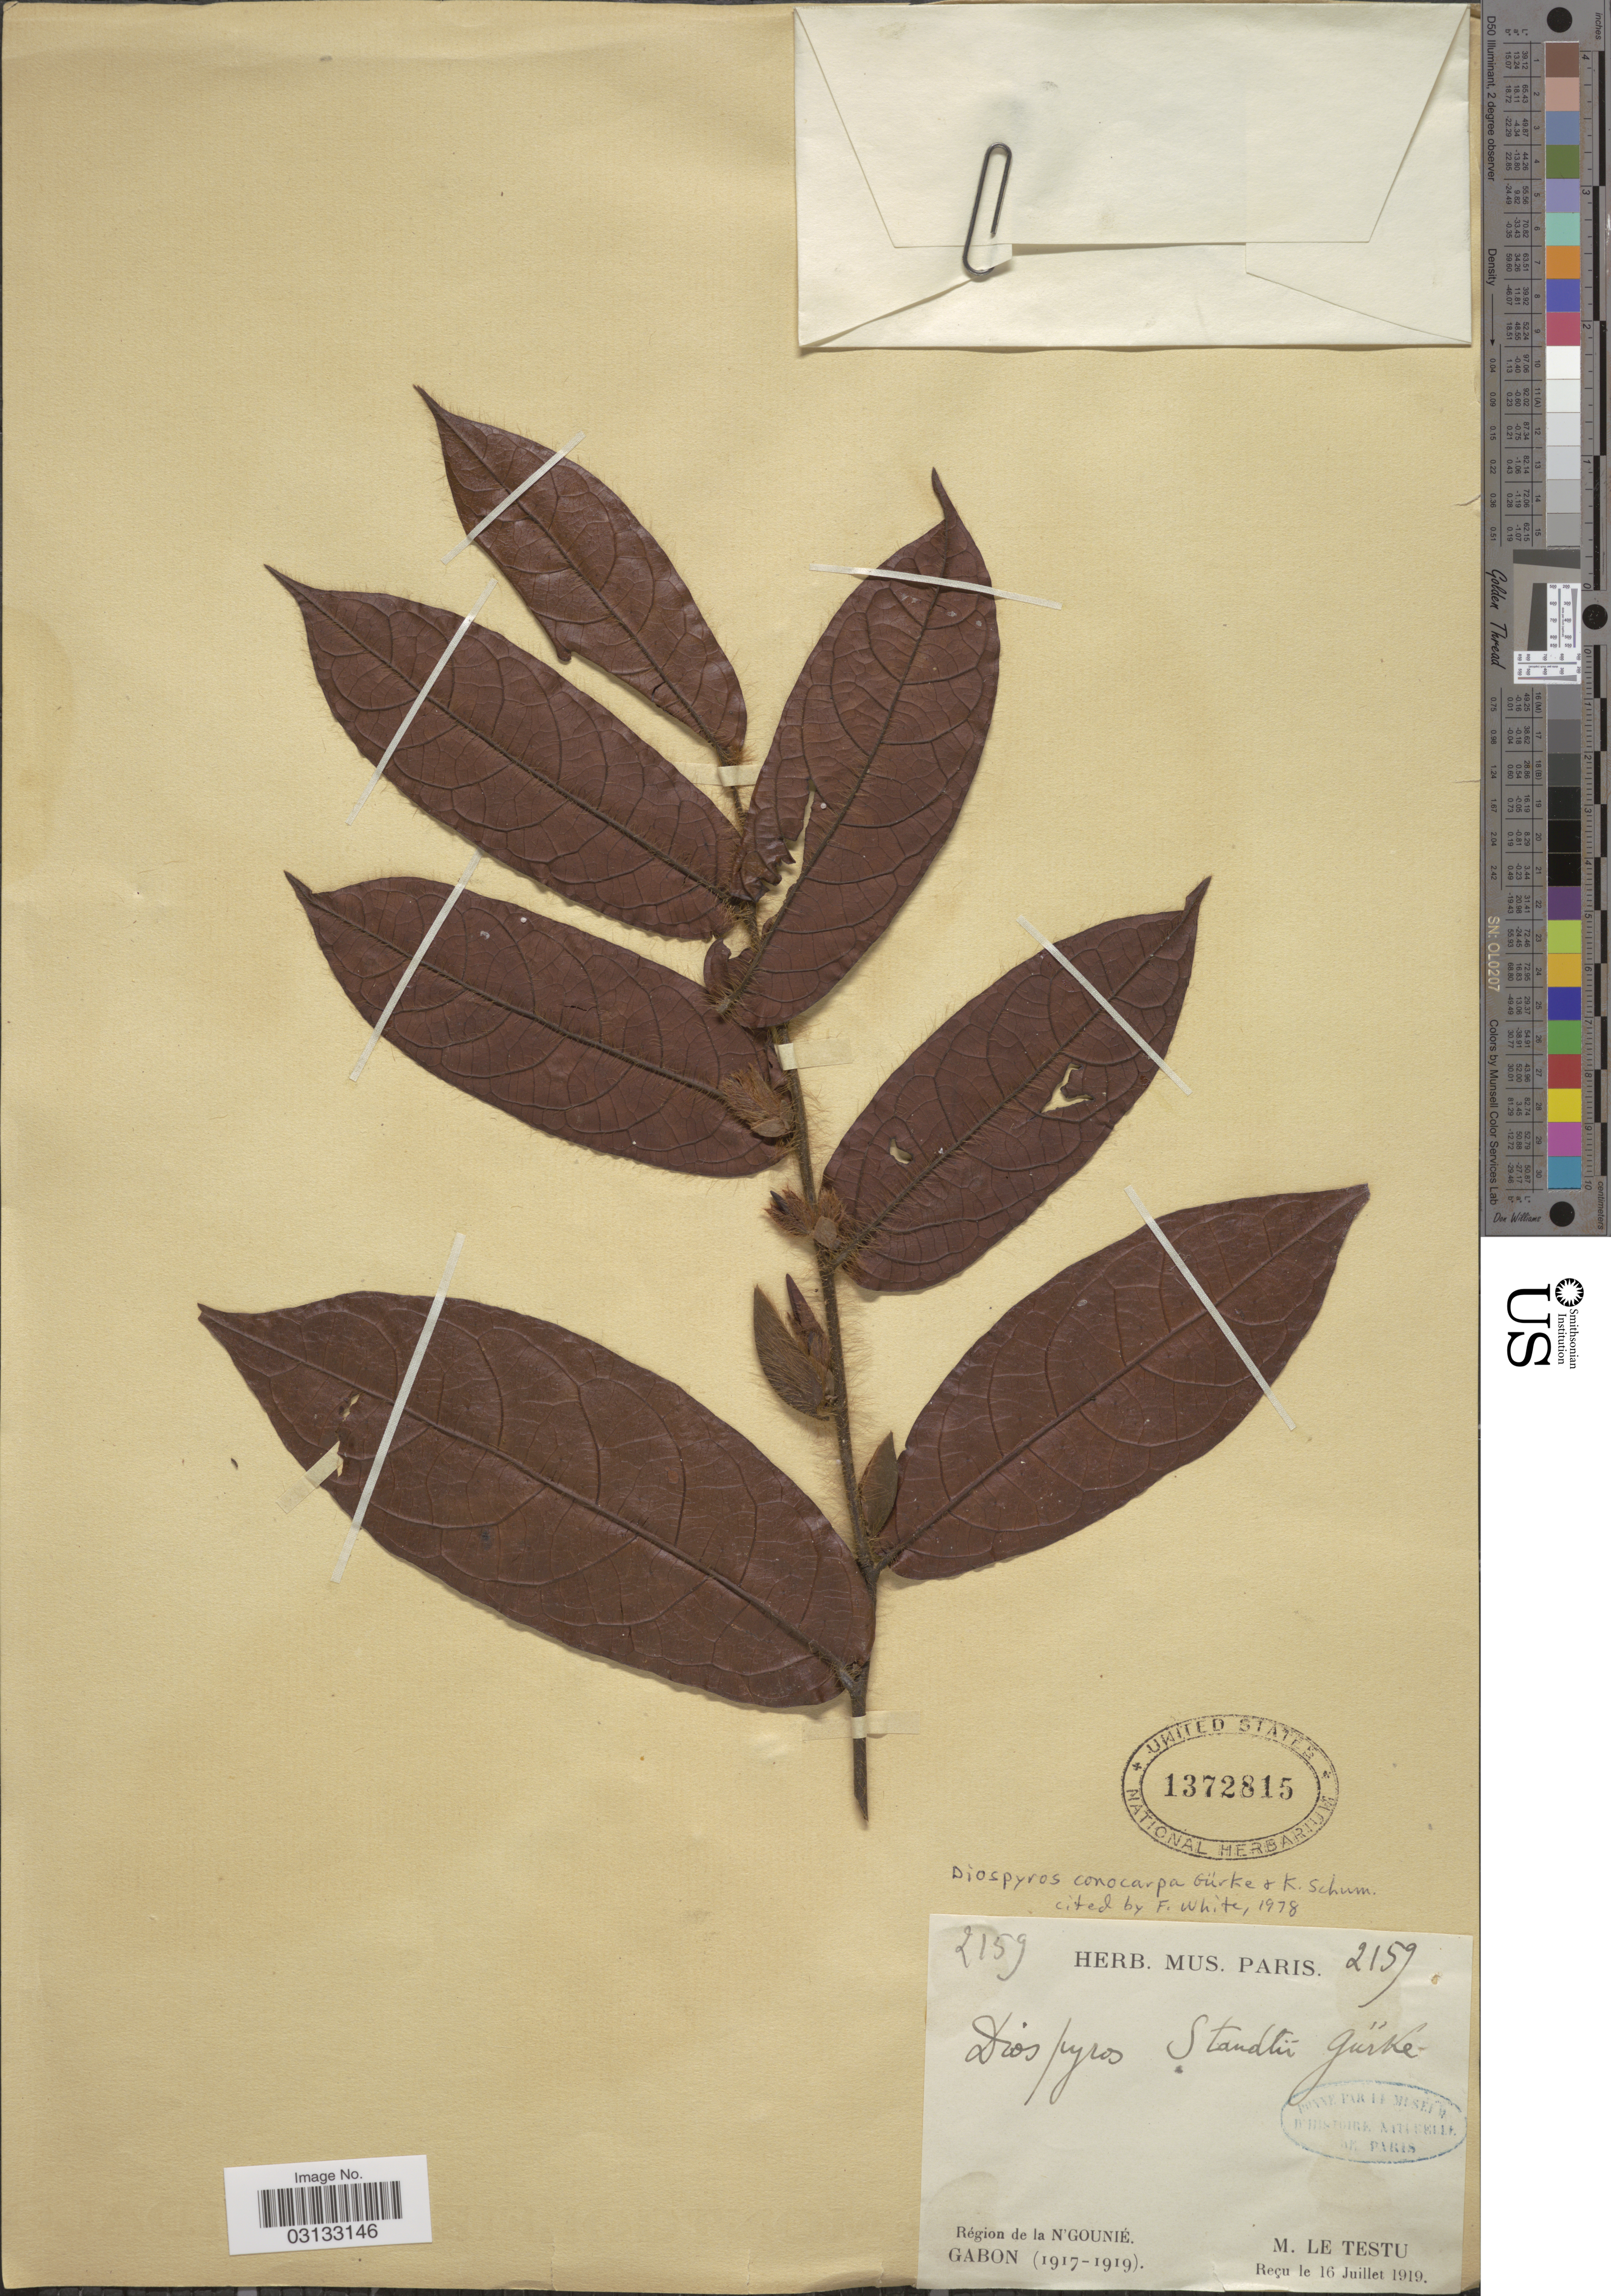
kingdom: Plantae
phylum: Tracheophyta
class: Magnoliopsida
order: Ericales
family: Ebenaceae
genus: Diospyros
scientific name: Diospyros conocarpa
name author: Gürke & K. Schum.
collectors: M. Le Testu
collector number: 2159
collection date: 1917/1919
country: Gabon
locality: Région de la N'Gounié, Gabon.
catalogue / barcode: US 1372815